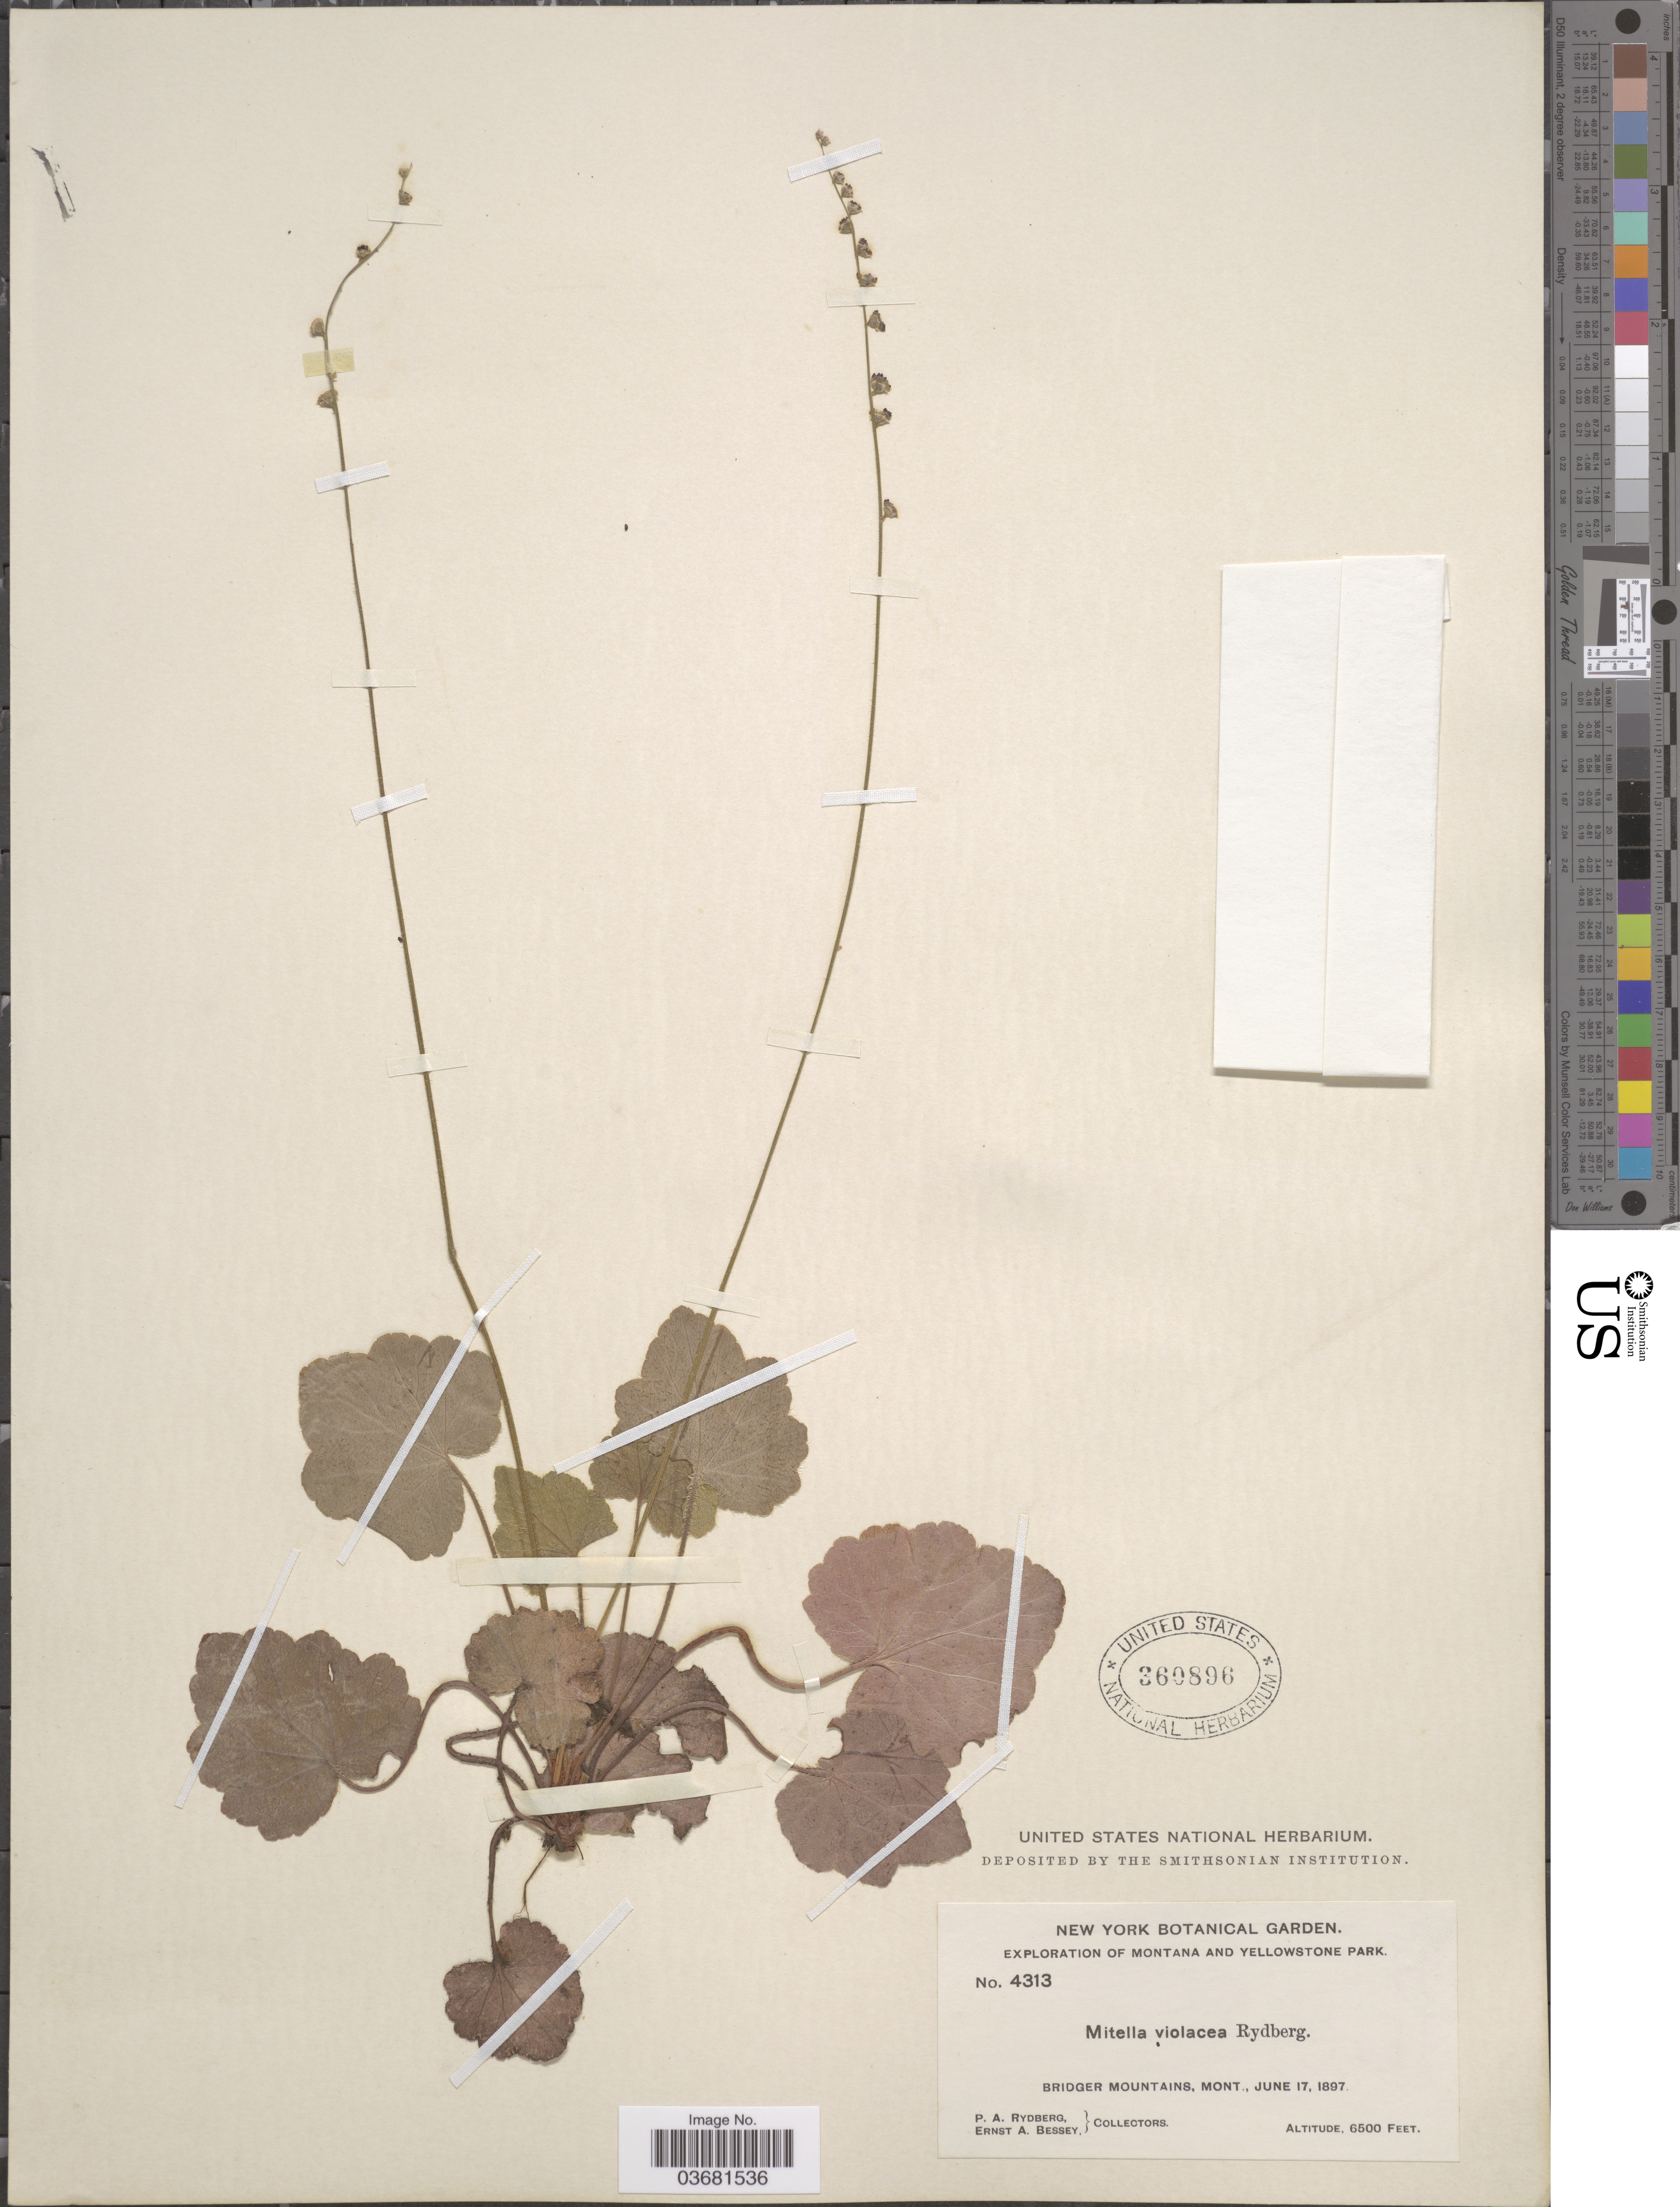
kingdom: Plantae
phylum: Tracheophyta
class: Magnoliopsida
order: Saxifragales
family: Saxifragaceae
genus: Mitella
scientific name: Mitella violacea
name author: Rydb.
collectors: P. A. Rydberg & E. A. Bessey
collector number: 4313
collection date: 1897-06-17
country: United States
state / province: Montana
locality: Exploration of Montana and Yellowstone Park. Bridger Mountains.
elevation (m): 1981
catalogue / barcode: US 360896